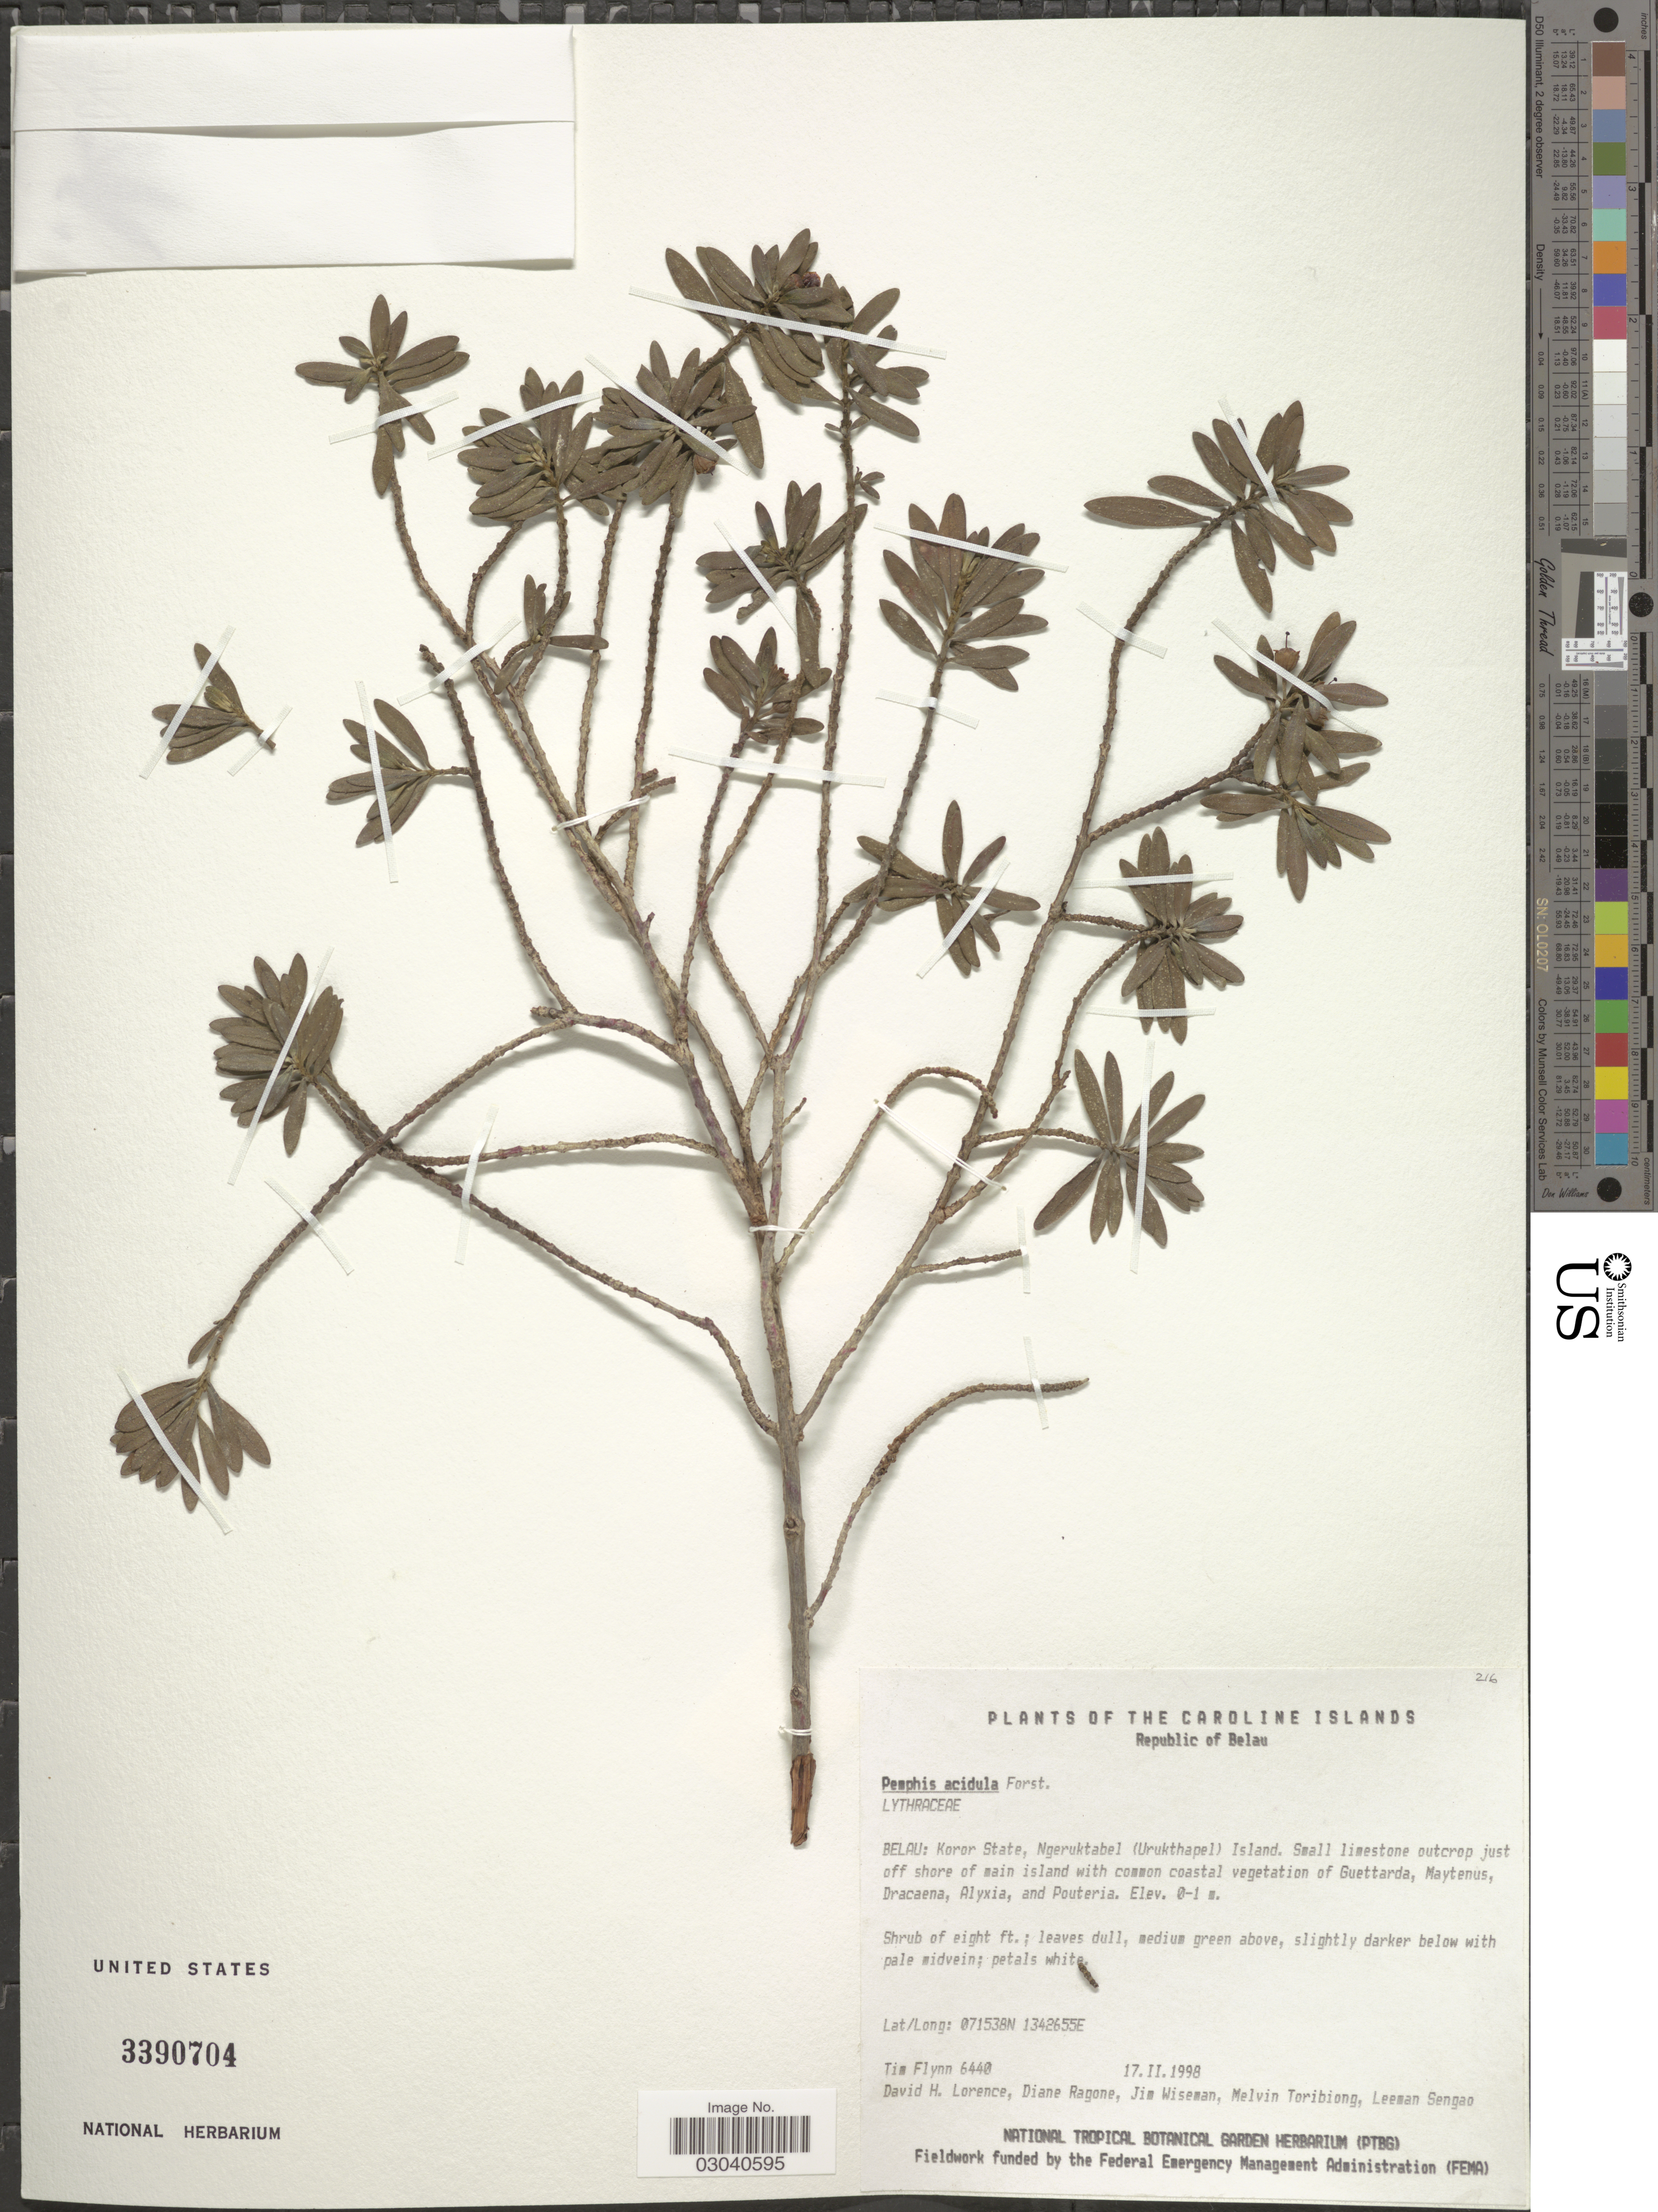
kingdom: Plantae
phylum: Tracheophyta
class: Magnoliopsida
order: Myrtales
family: Lythraceae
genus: Pemphis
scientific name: Pemphis acidula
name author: J.R. Forst. & G. Forst.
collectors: T. Flynn, D. Lorence, D. Ragone, J. Wiseman & et al.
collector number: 6440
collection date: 1998-02-17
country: Palau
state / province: Koror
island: Ngeruktabel [Urukthapel]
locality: The Caroline Islands. Republic of Belau. Koror State, Ngeruktabel (Urukthapel) Island.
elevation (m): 0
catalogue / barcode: US 3390704